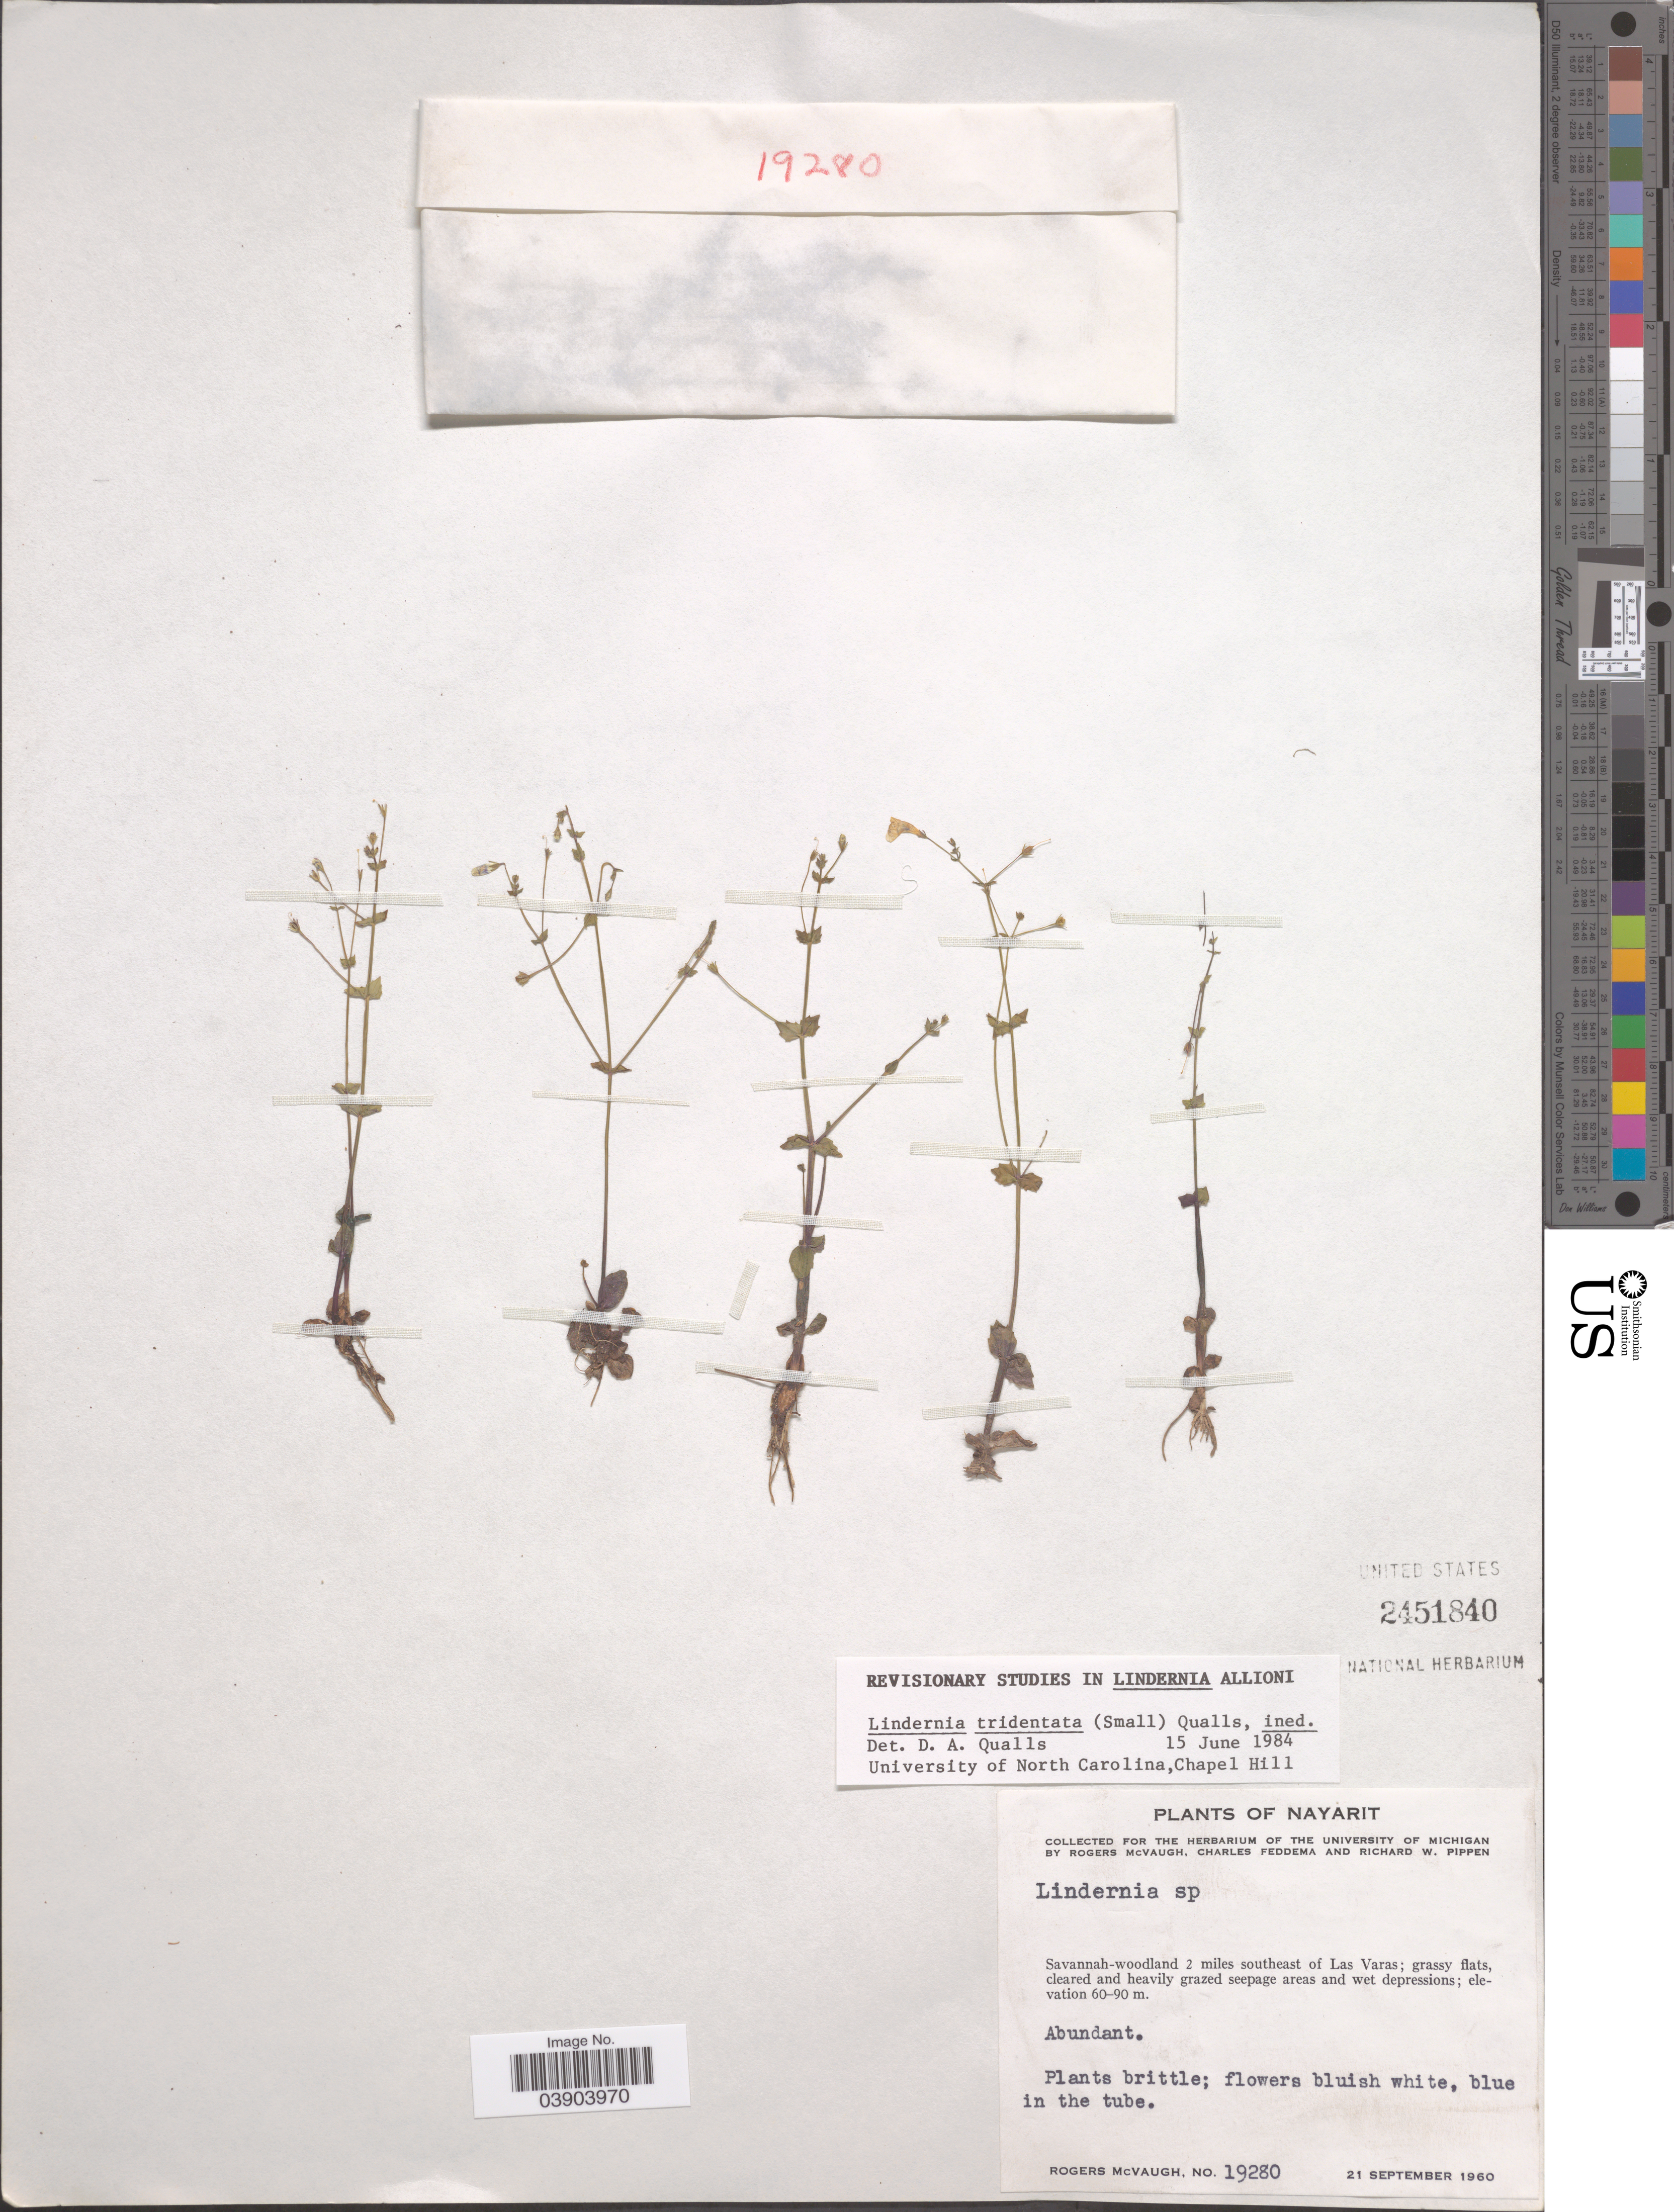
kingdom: Plantae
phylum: Tracheophyta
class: Magnoliopsida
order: Lamiales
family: Linderniaceae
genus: Lindernia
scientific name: Lindernia tridentata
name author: (Small) D.Q. Lewis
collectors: R. McVaugh, C. Feddema & R. W. Pippen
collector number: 19280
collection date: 1960-09-21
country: Mexico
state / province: Nayarit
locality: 2 miles southeast of Las Varas.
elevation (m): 60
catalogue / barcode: US 2451840